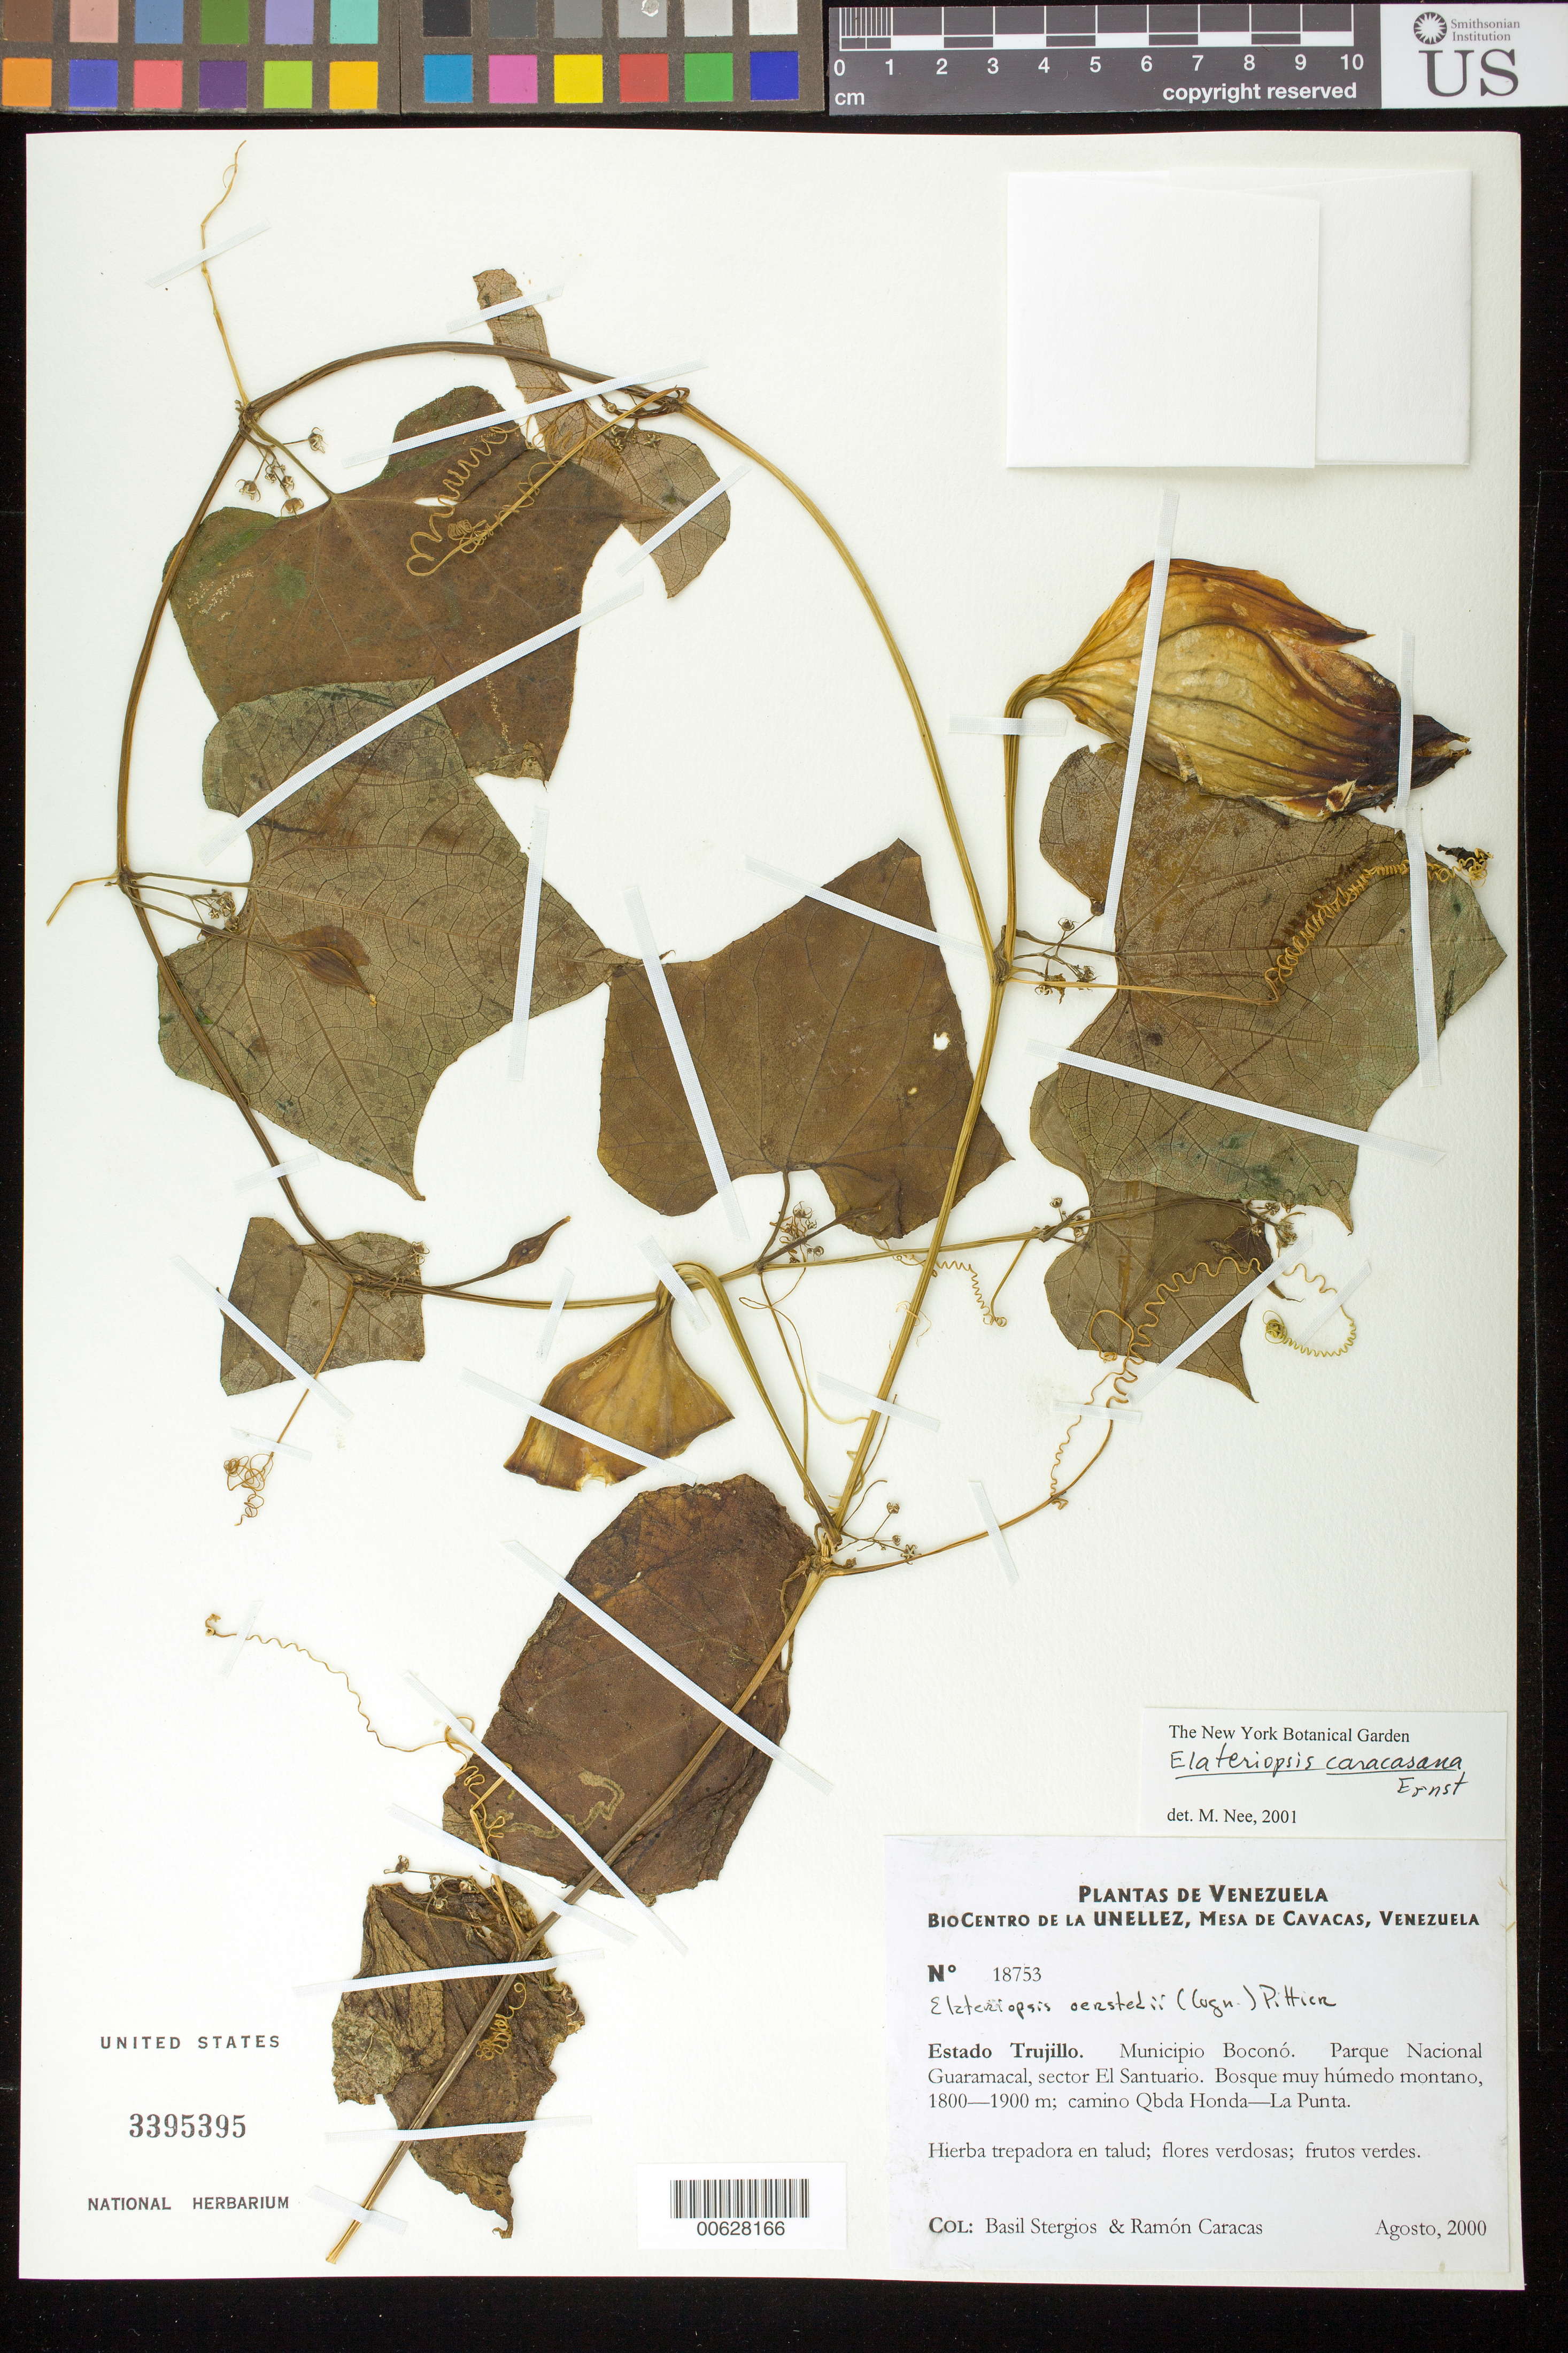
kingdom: Plantae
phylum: Tracheophyta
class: Magnoliopsida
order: Cucurbitales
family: Cucurbitaceae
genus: Elateriopsis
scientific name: Elateriopsis caracasana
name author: Ernst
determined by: Nee, Michael H.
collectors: B. G. Stergios & R. Caracas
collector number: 18753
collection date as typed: Aug 2000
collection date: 2000-08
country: Venezuela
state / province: Trujillo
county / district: Boconó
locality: Parque Nacional Guaramacal, El Santuarío, Quebrada Honda-La Punta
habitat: Bosque muy húmedo montano.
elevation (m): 1800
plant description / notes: NY, PORT, US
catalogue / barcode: US 3395395